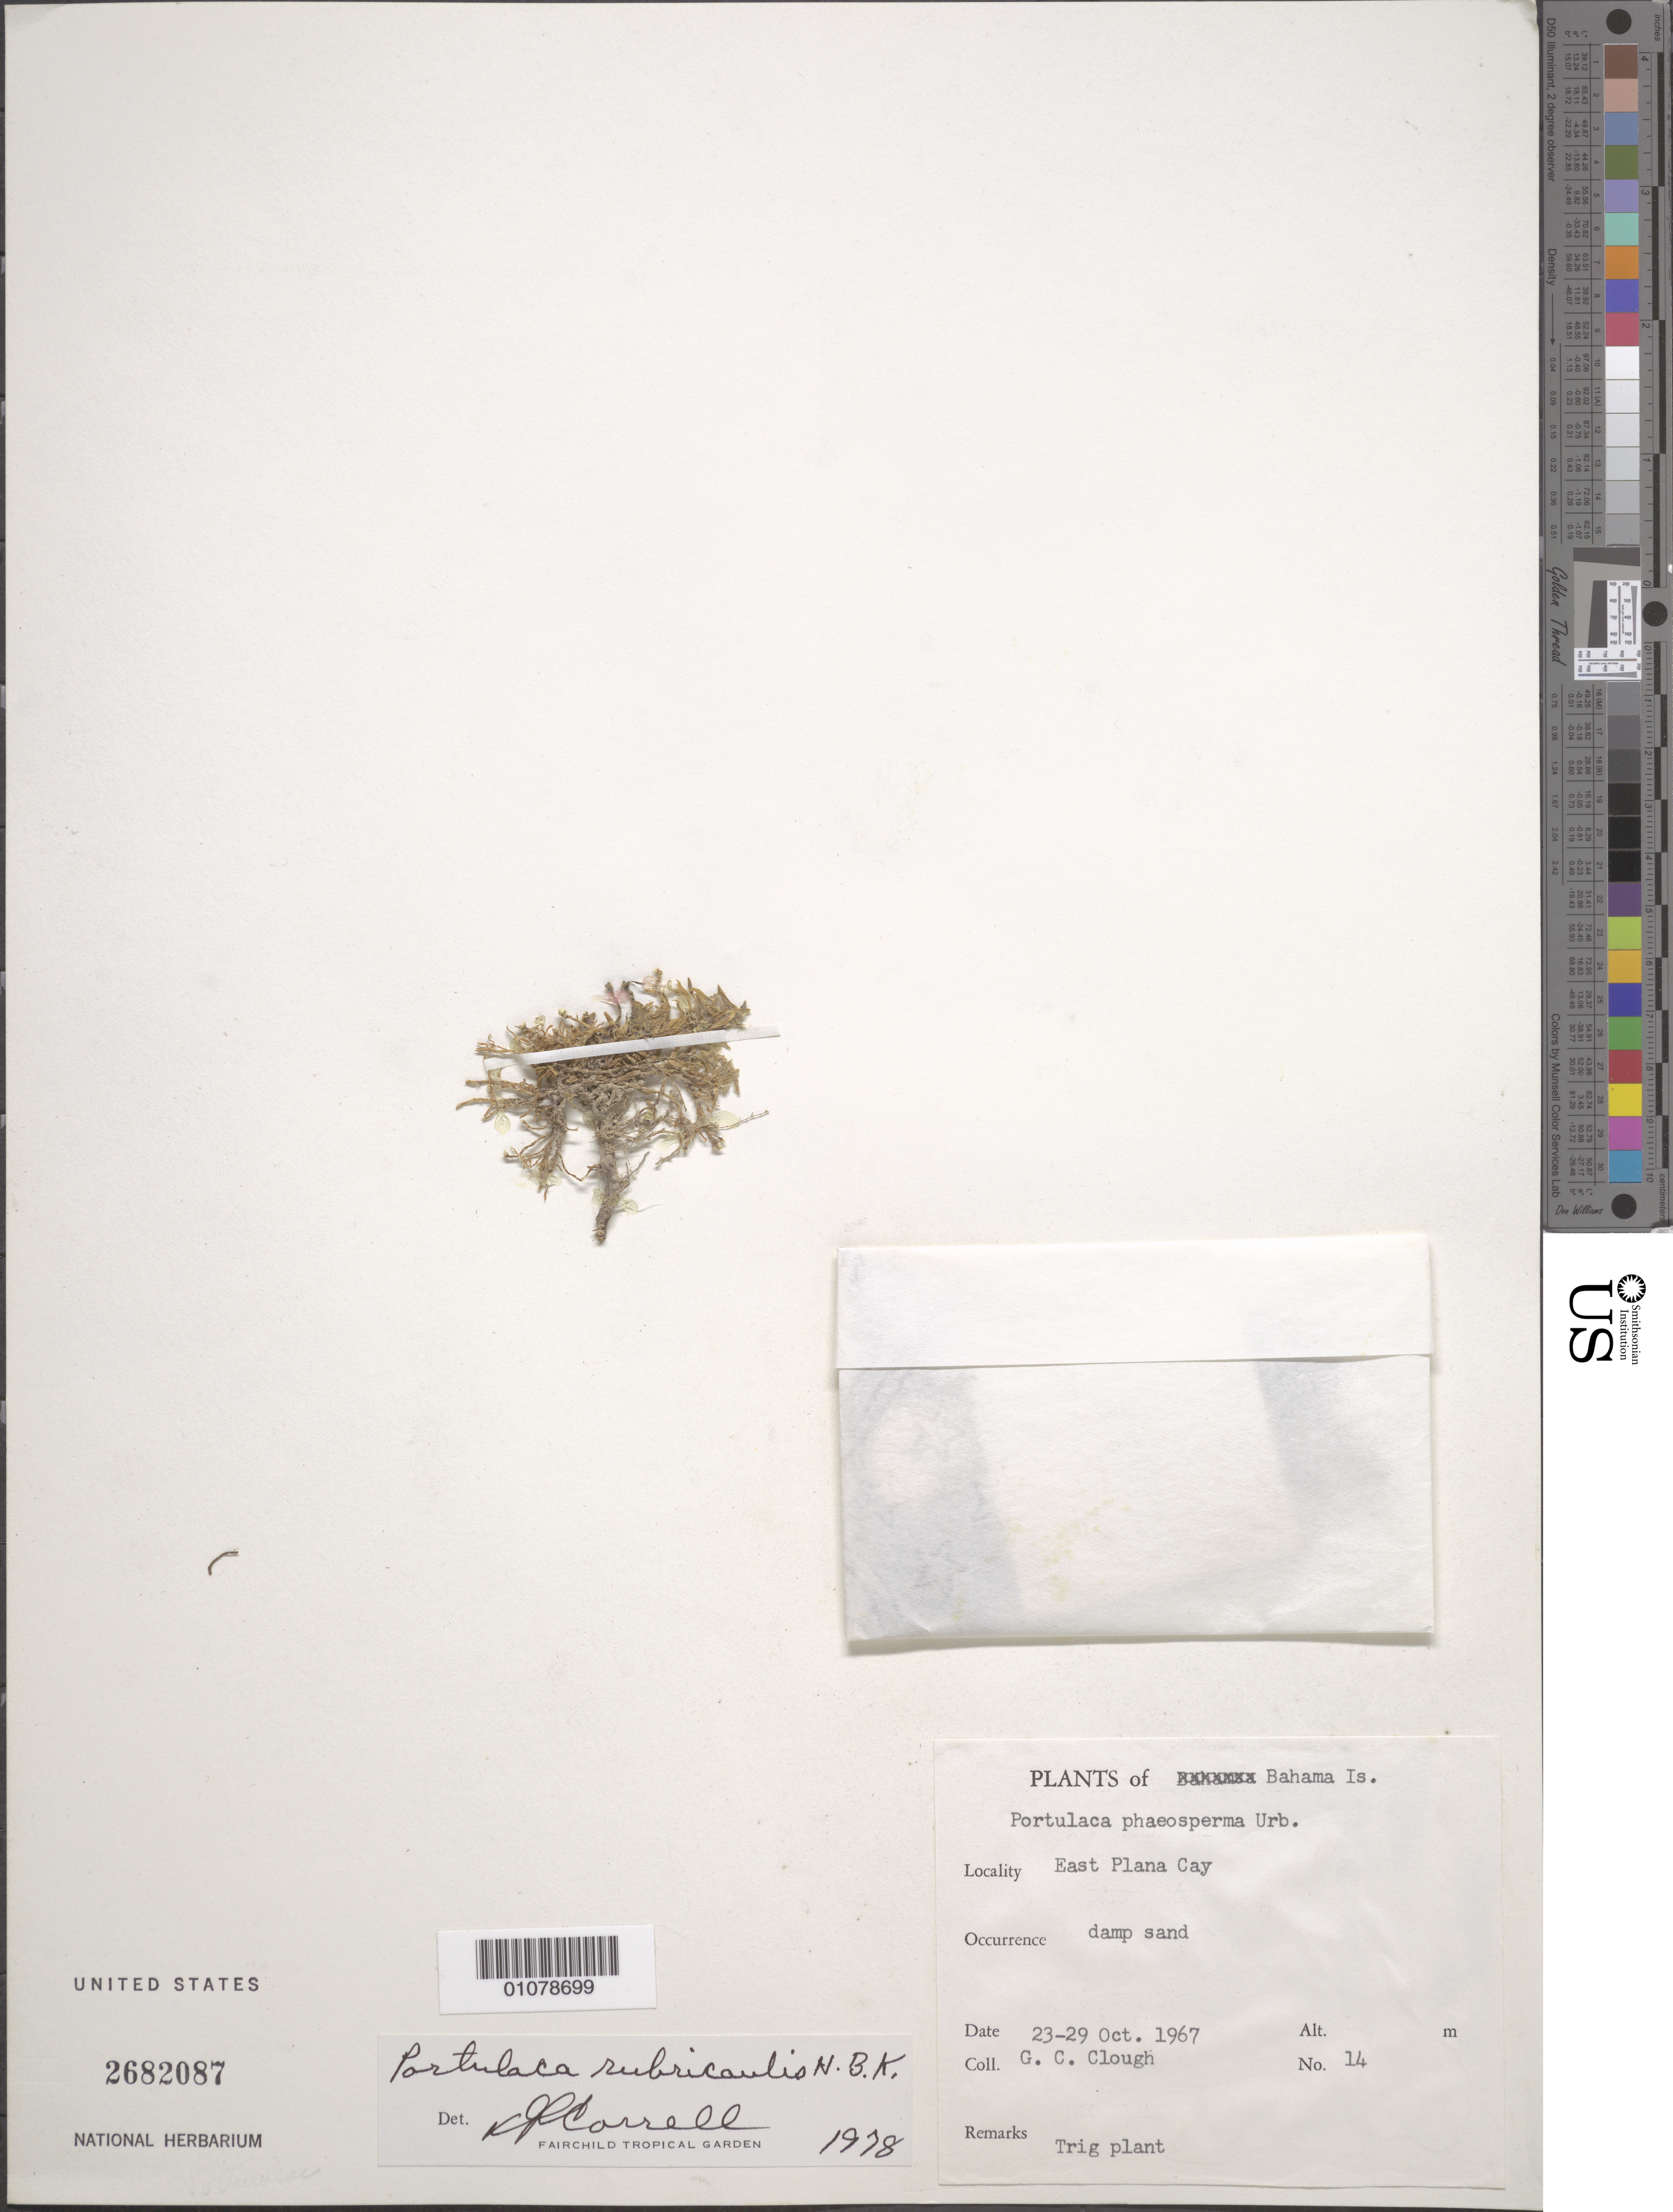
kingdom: Plantae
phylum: Tracheophyta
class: Magnoliopsida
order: Caryophyllales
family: Portulacaceae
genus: Portulaca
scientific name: Portulaca rubricaulis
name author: Kunth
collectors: G. Clough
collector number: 14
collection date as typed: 23 Oct 1967 to 29 Oct 1967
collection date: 1967-10-23/1967-10-29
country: Bahamas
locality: East Plana Cay.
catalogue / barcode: US 1682087